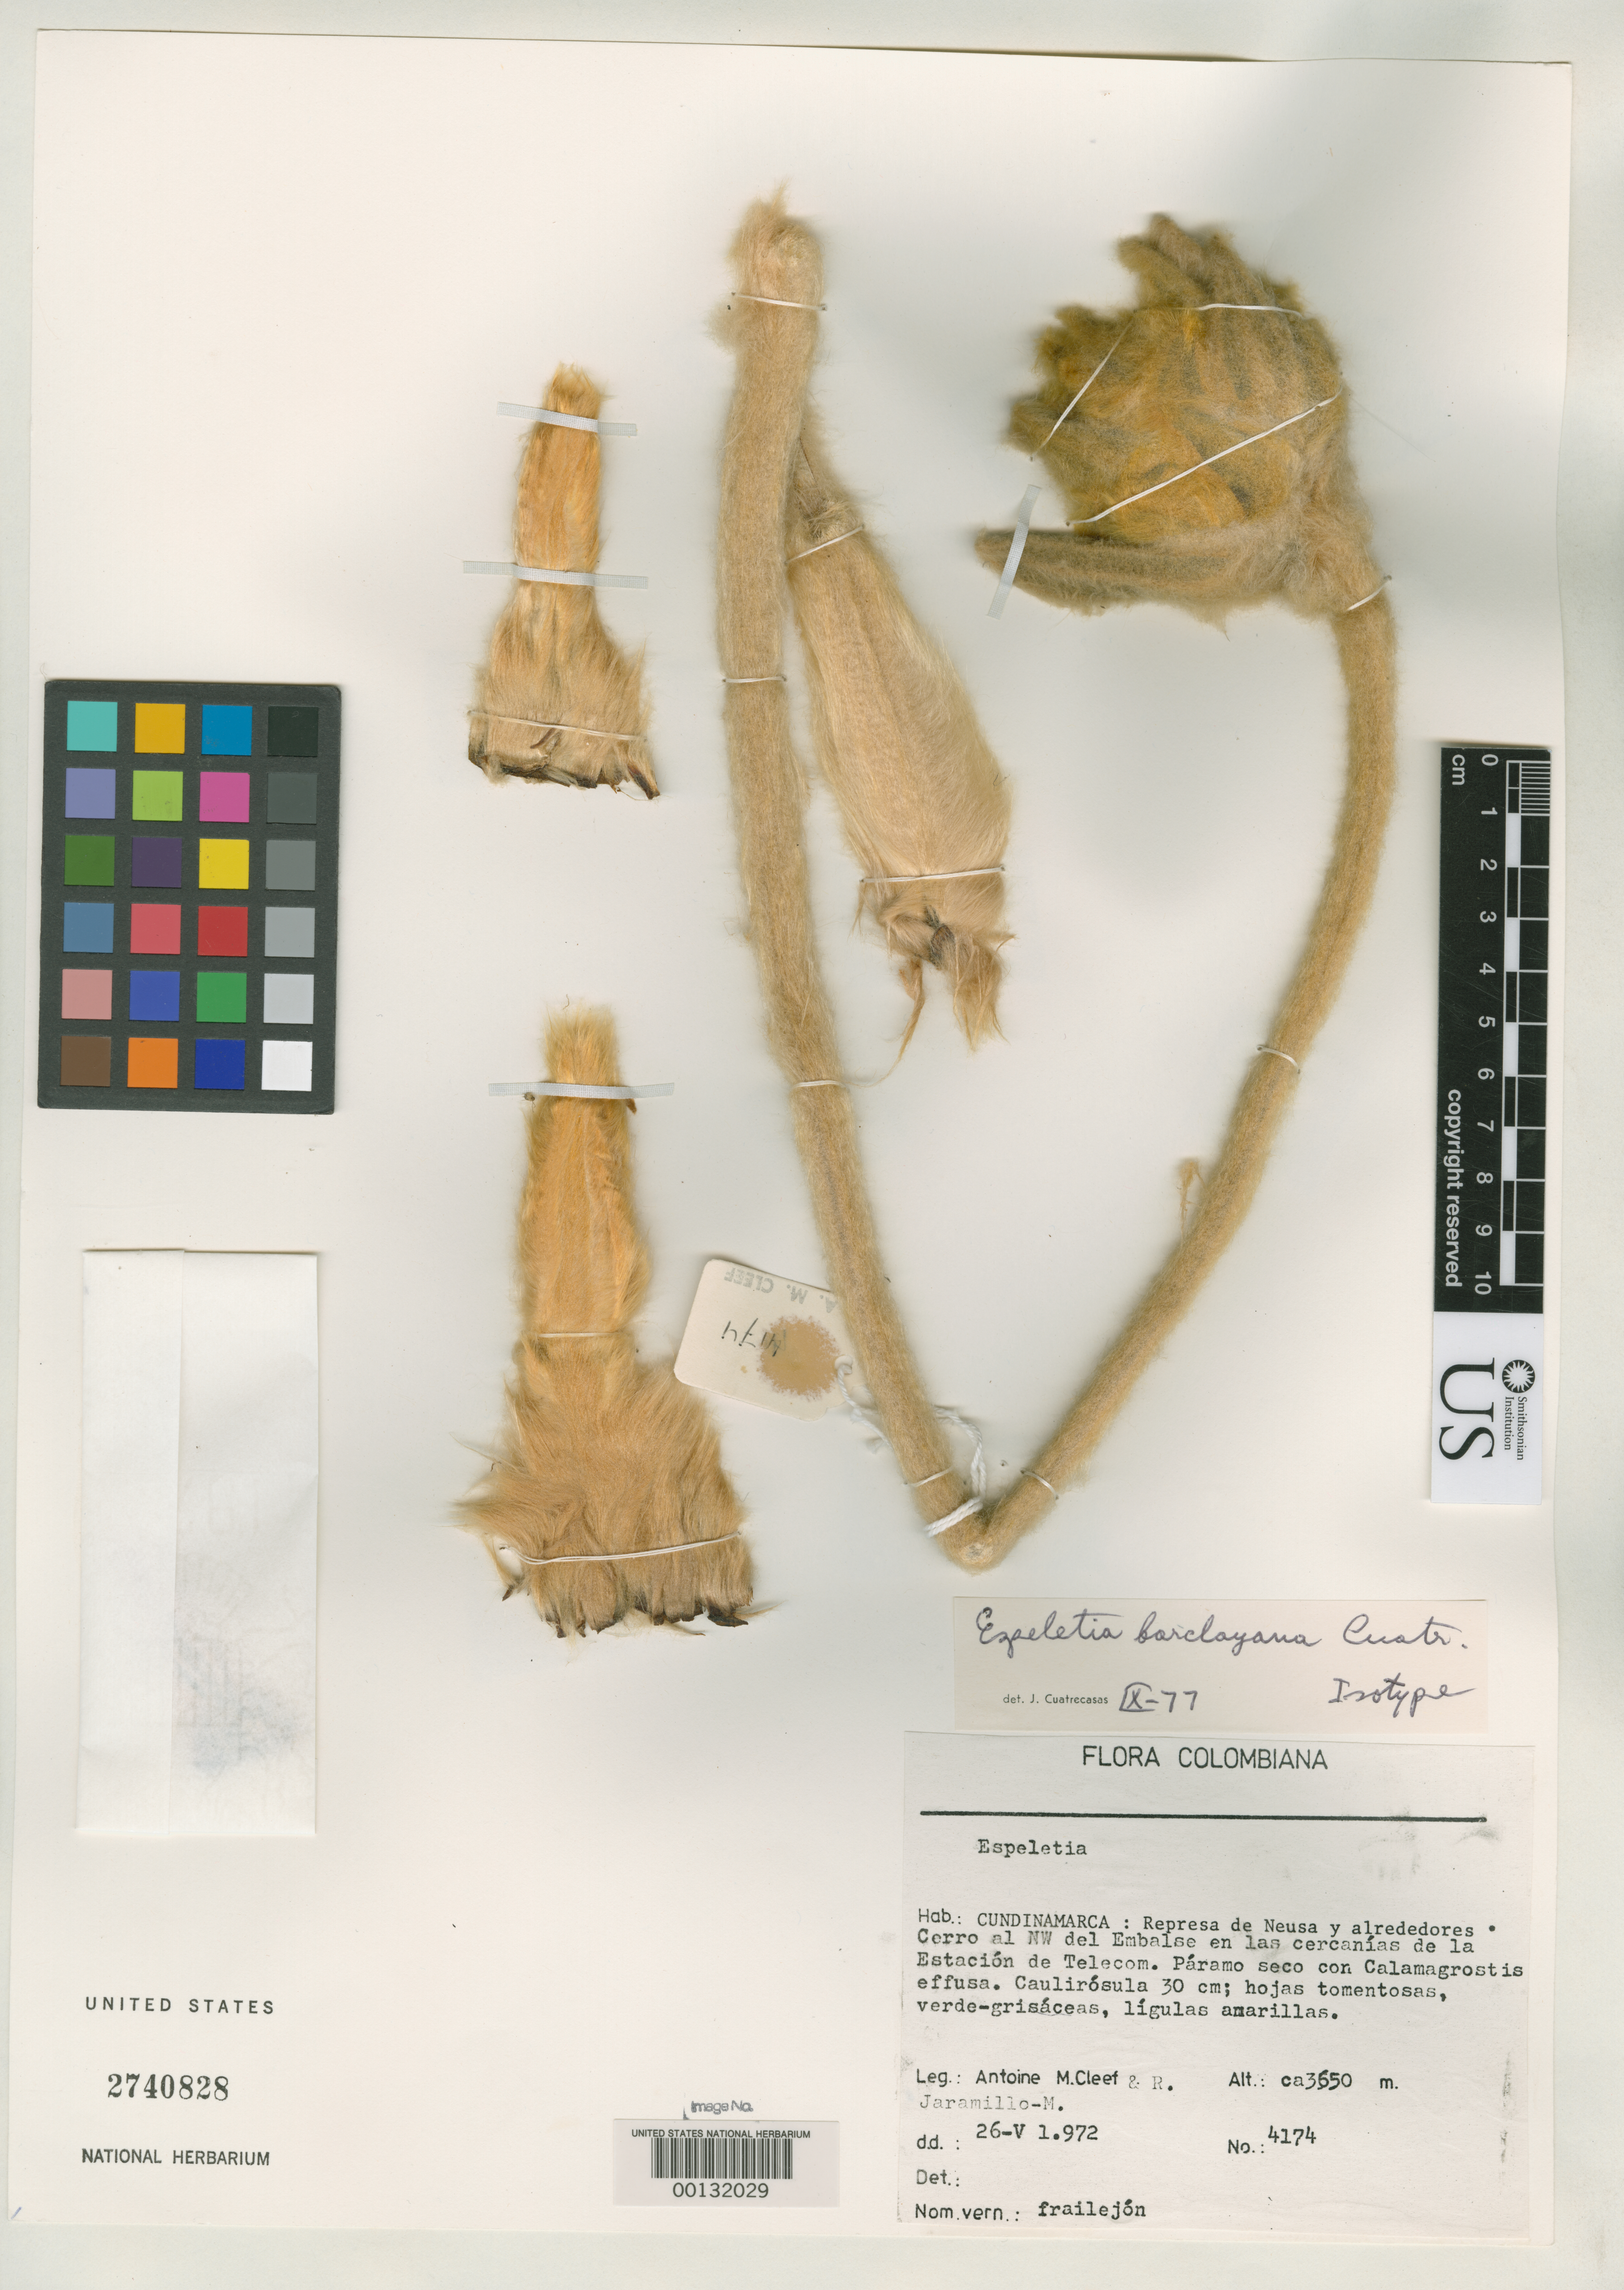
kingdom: Plantae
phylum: Tracheophyta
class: Magnoliopsida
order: Asterales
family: Asteraceae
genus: Espeletia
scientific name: Espeletia barclayana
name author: Cuatrec.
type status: Isotype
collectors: A. M. Cleef & R. Jaramillo M.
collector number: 4174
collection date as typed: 26 May 1972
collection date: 1972-05-26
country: Colombia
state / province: Cundinamarca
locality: Cerro al NW del Embalse, Estacion de Telecom. [hill NW of the dam (?), Telecom Station.]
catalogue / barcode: US 2740828